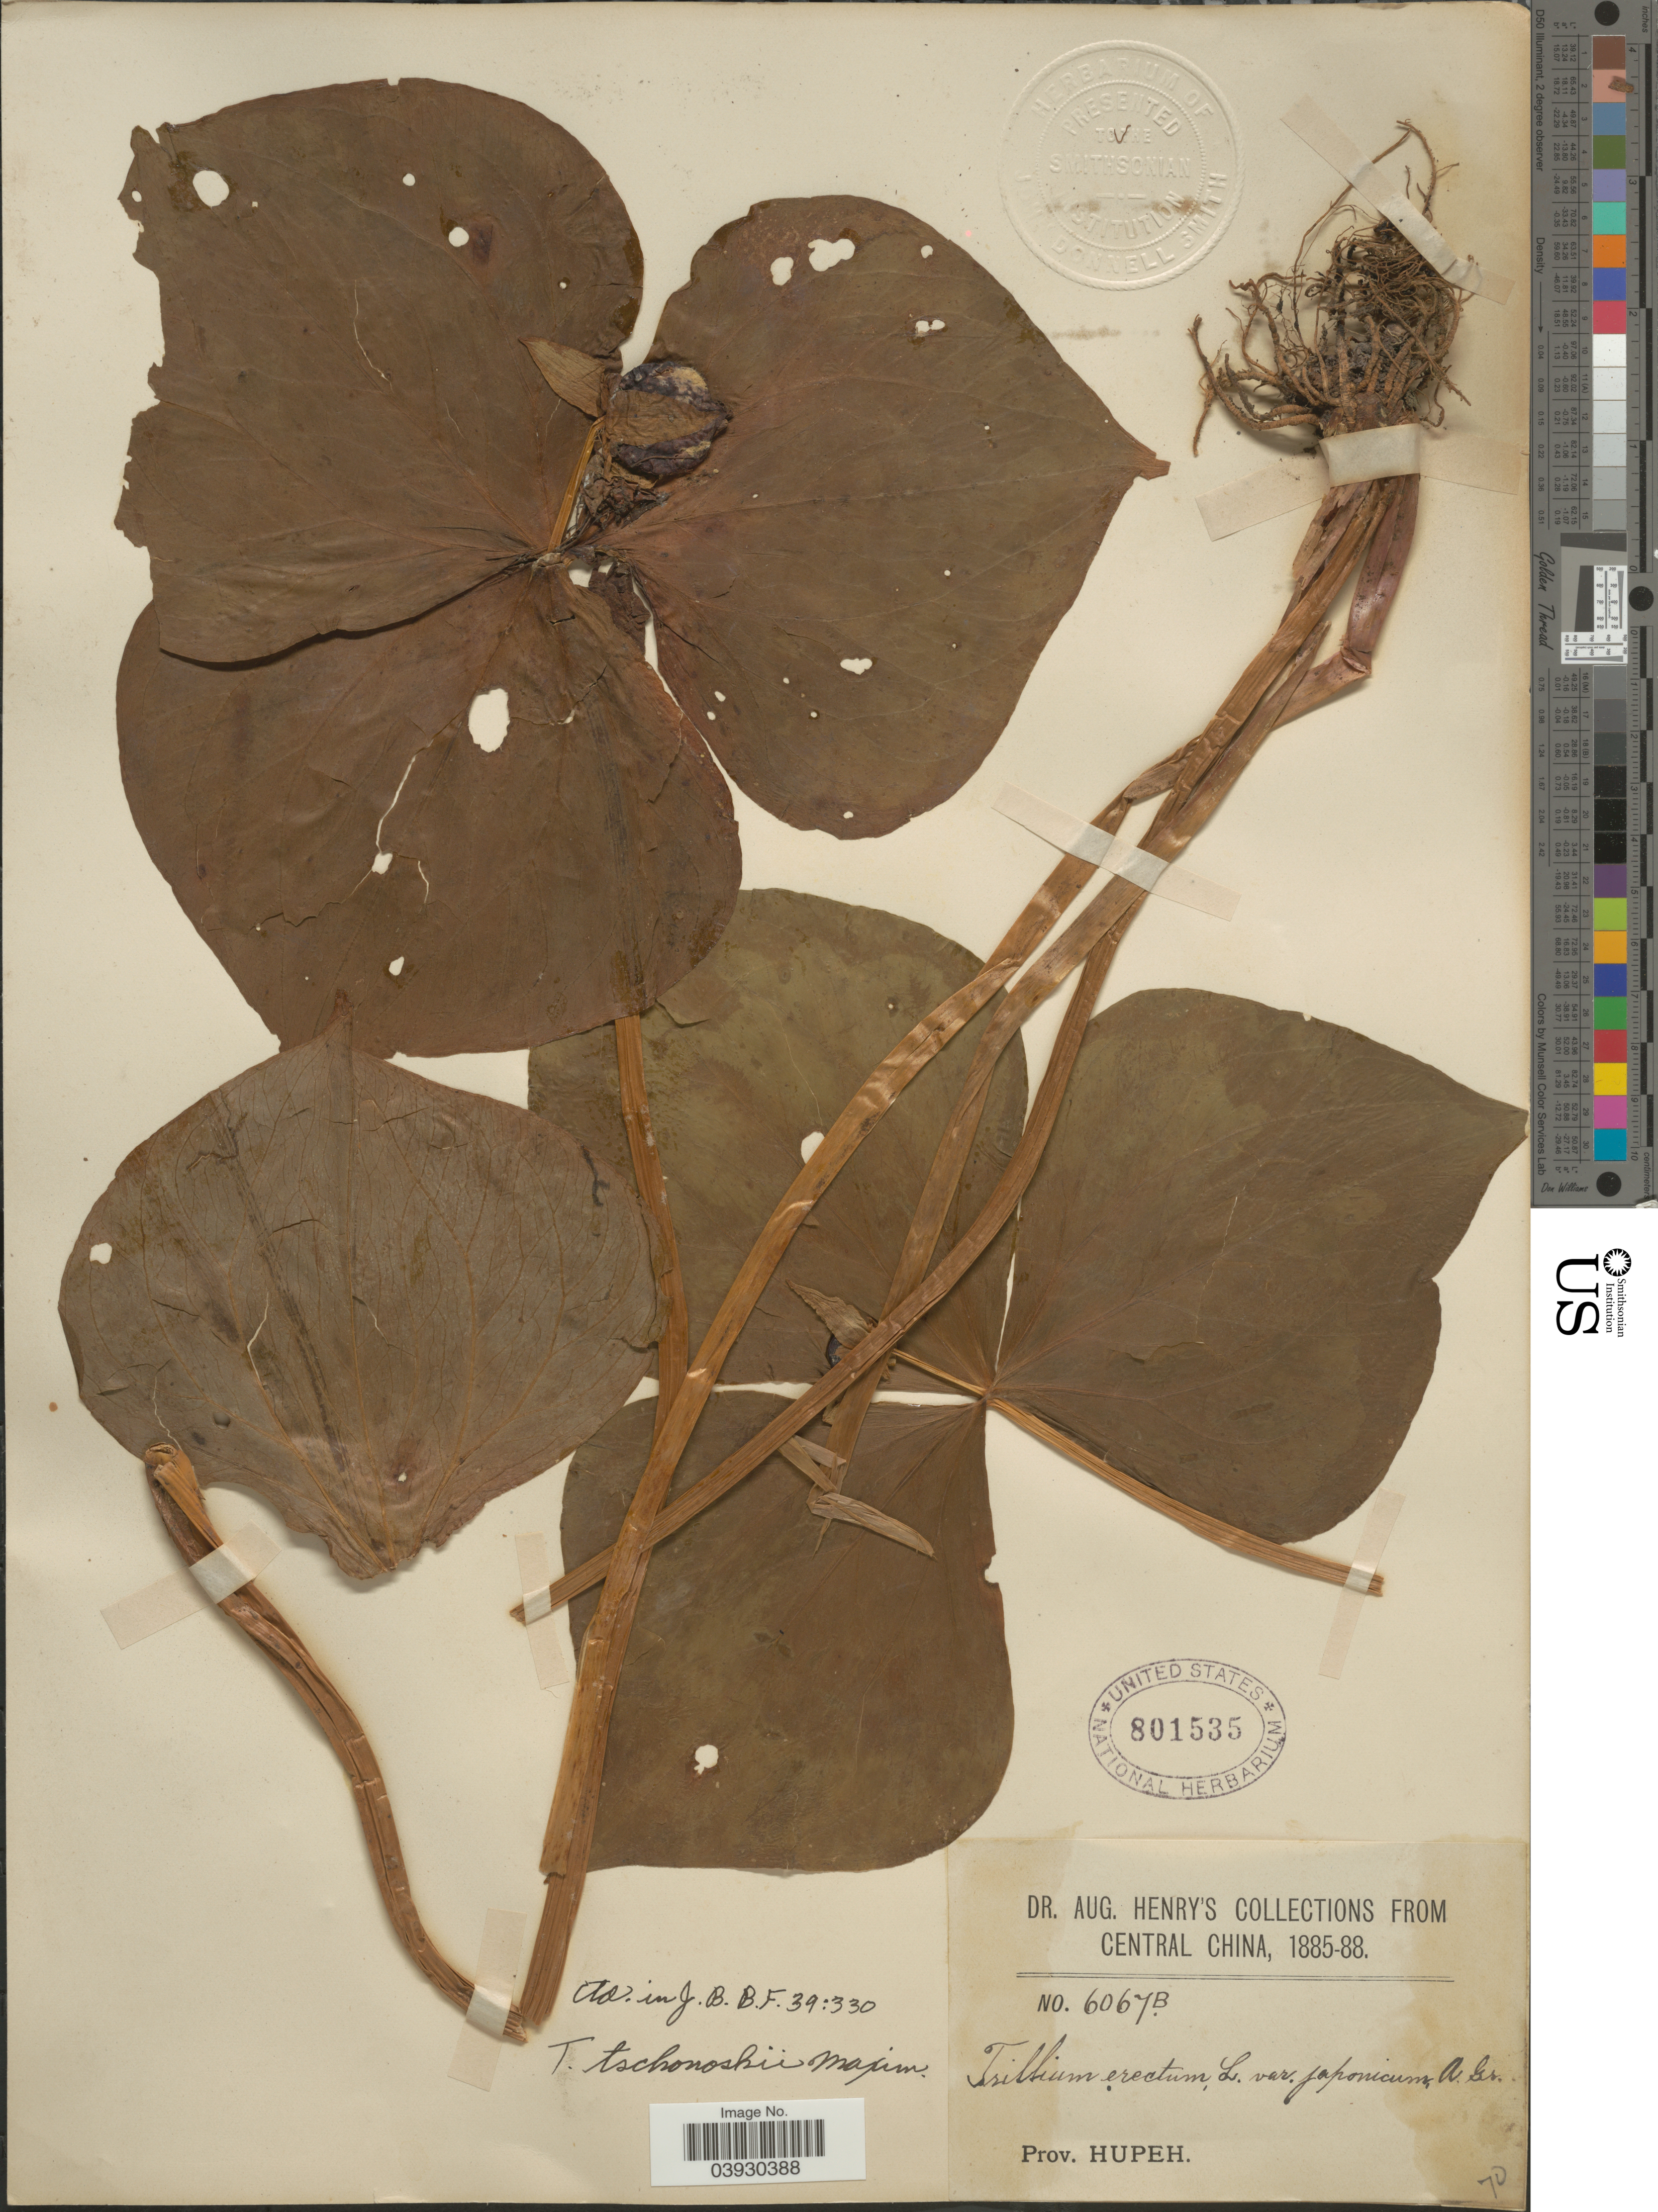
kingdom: Plantae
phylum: Tracheophyta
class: Liliopsida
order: Liliales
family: Melanthiaceae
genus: Trillium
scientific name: Trillium tschonoskii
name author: Maxim.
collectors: A. Henry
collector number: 6067 B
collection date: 1885/1888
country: China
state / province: Hubei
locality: Central China. Prov. Hupeh.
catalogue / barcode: US 801535